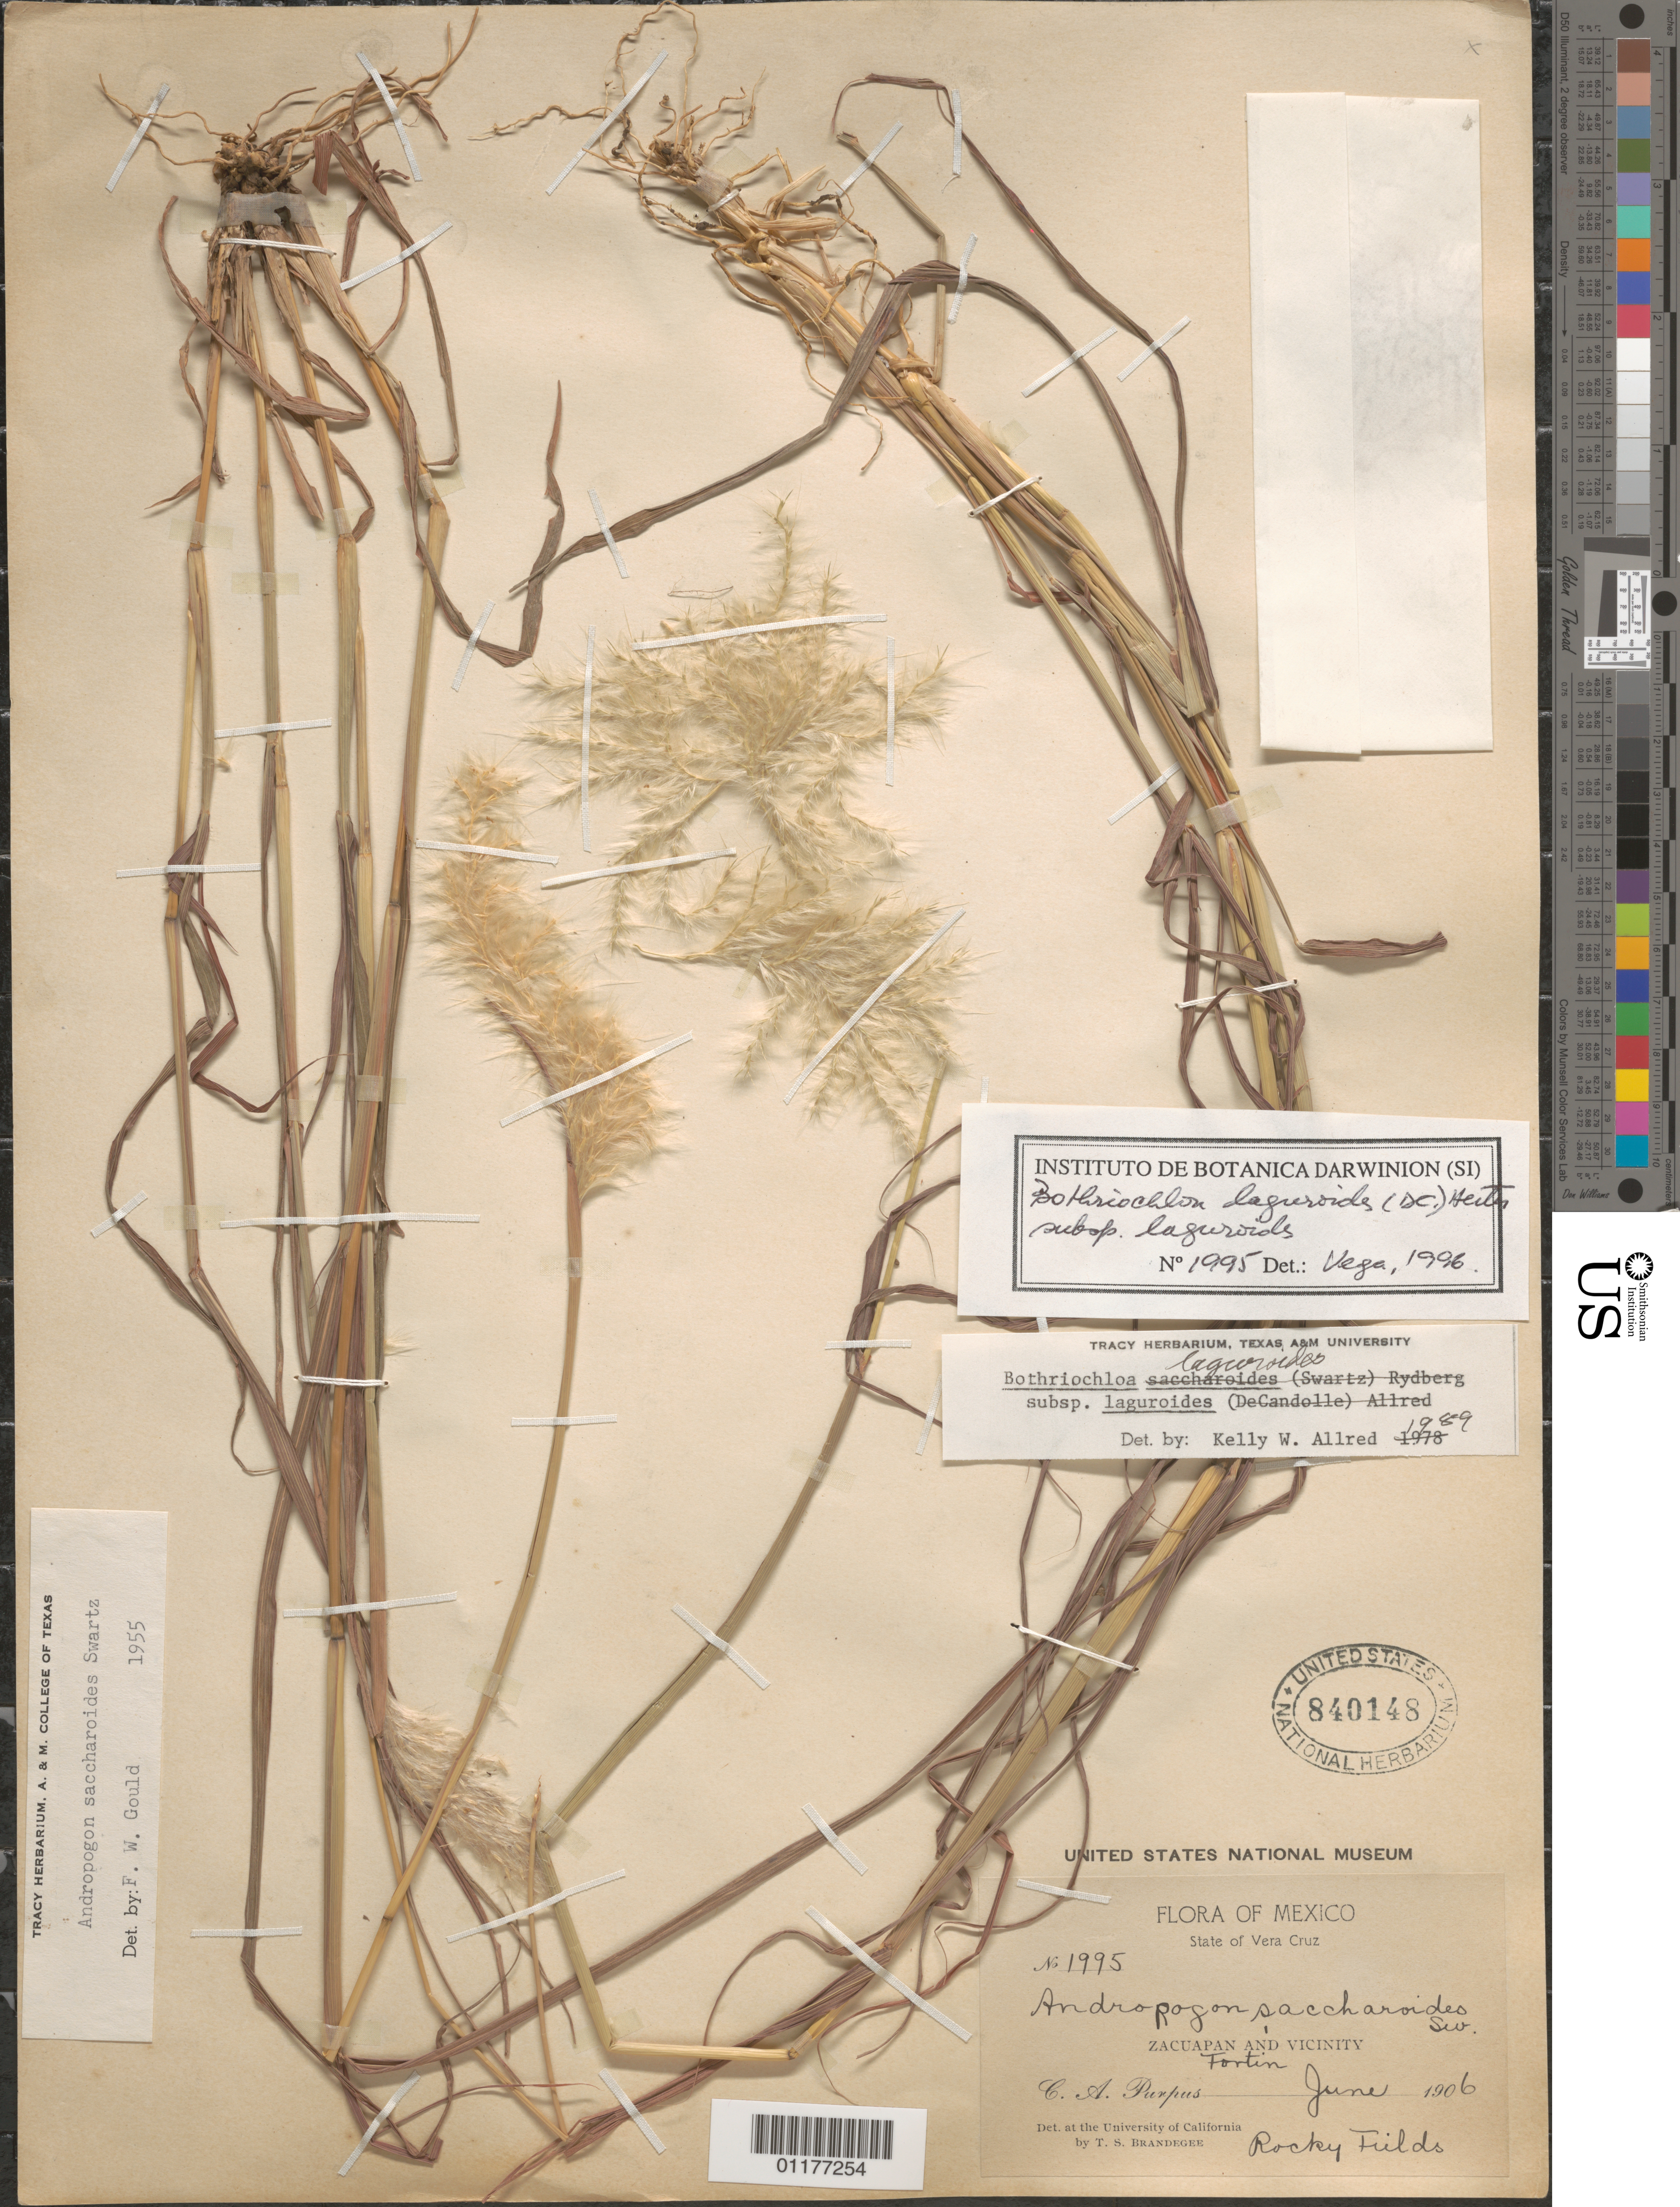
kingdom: Plantae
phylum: Tracheophyta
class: Liliopsida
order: Poales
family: Poaceae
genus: Bothriochloa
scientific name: Bothriochloa laguroides subsp. laguroides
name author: (DC.) Herter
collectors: C. A. Purpus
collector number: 1995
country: Mexico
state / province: Veracruz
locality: zacuapan, Fortin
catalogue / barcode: US 840148